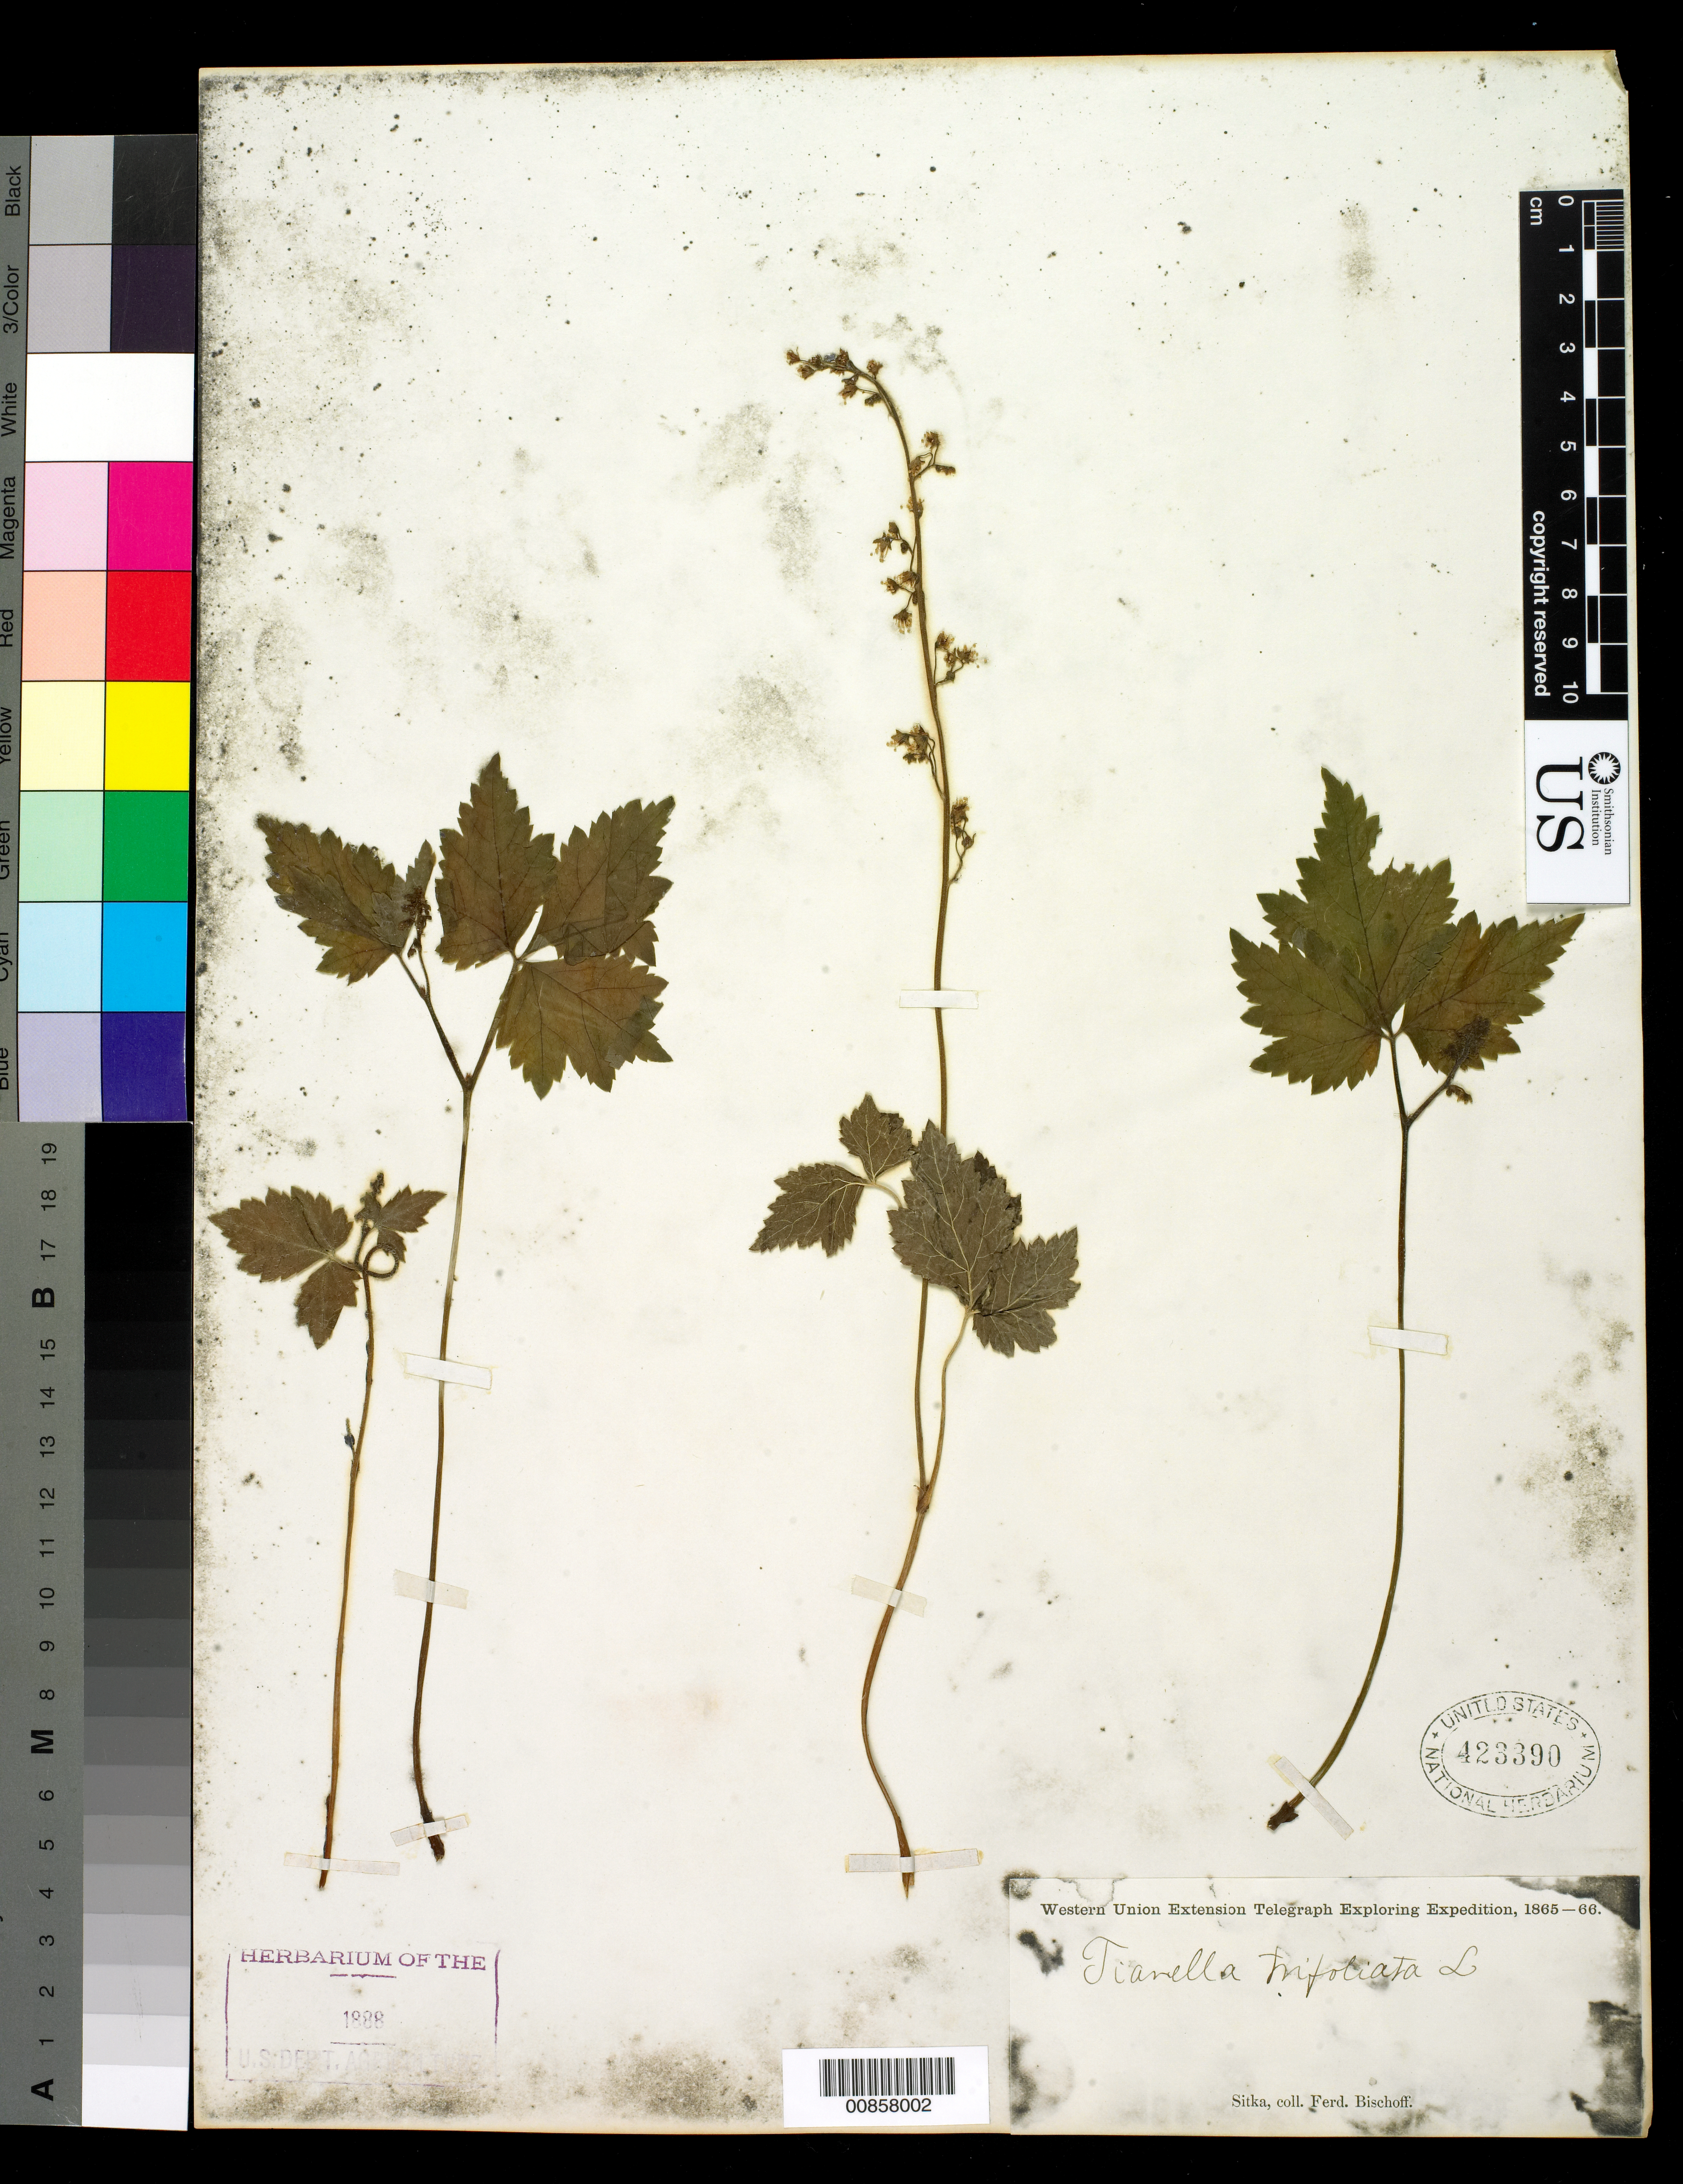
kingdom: Plantae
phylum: Tracheophyta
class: Magnoliopsida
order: Saxifragales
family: Saxifragaceae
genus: Tiarella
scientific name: Tiarella trifoliata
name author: L.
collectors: F. Bischoff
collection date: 1865/1866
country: United States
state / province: Alaska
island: Baranof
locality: Sitka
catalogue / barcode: US 423390